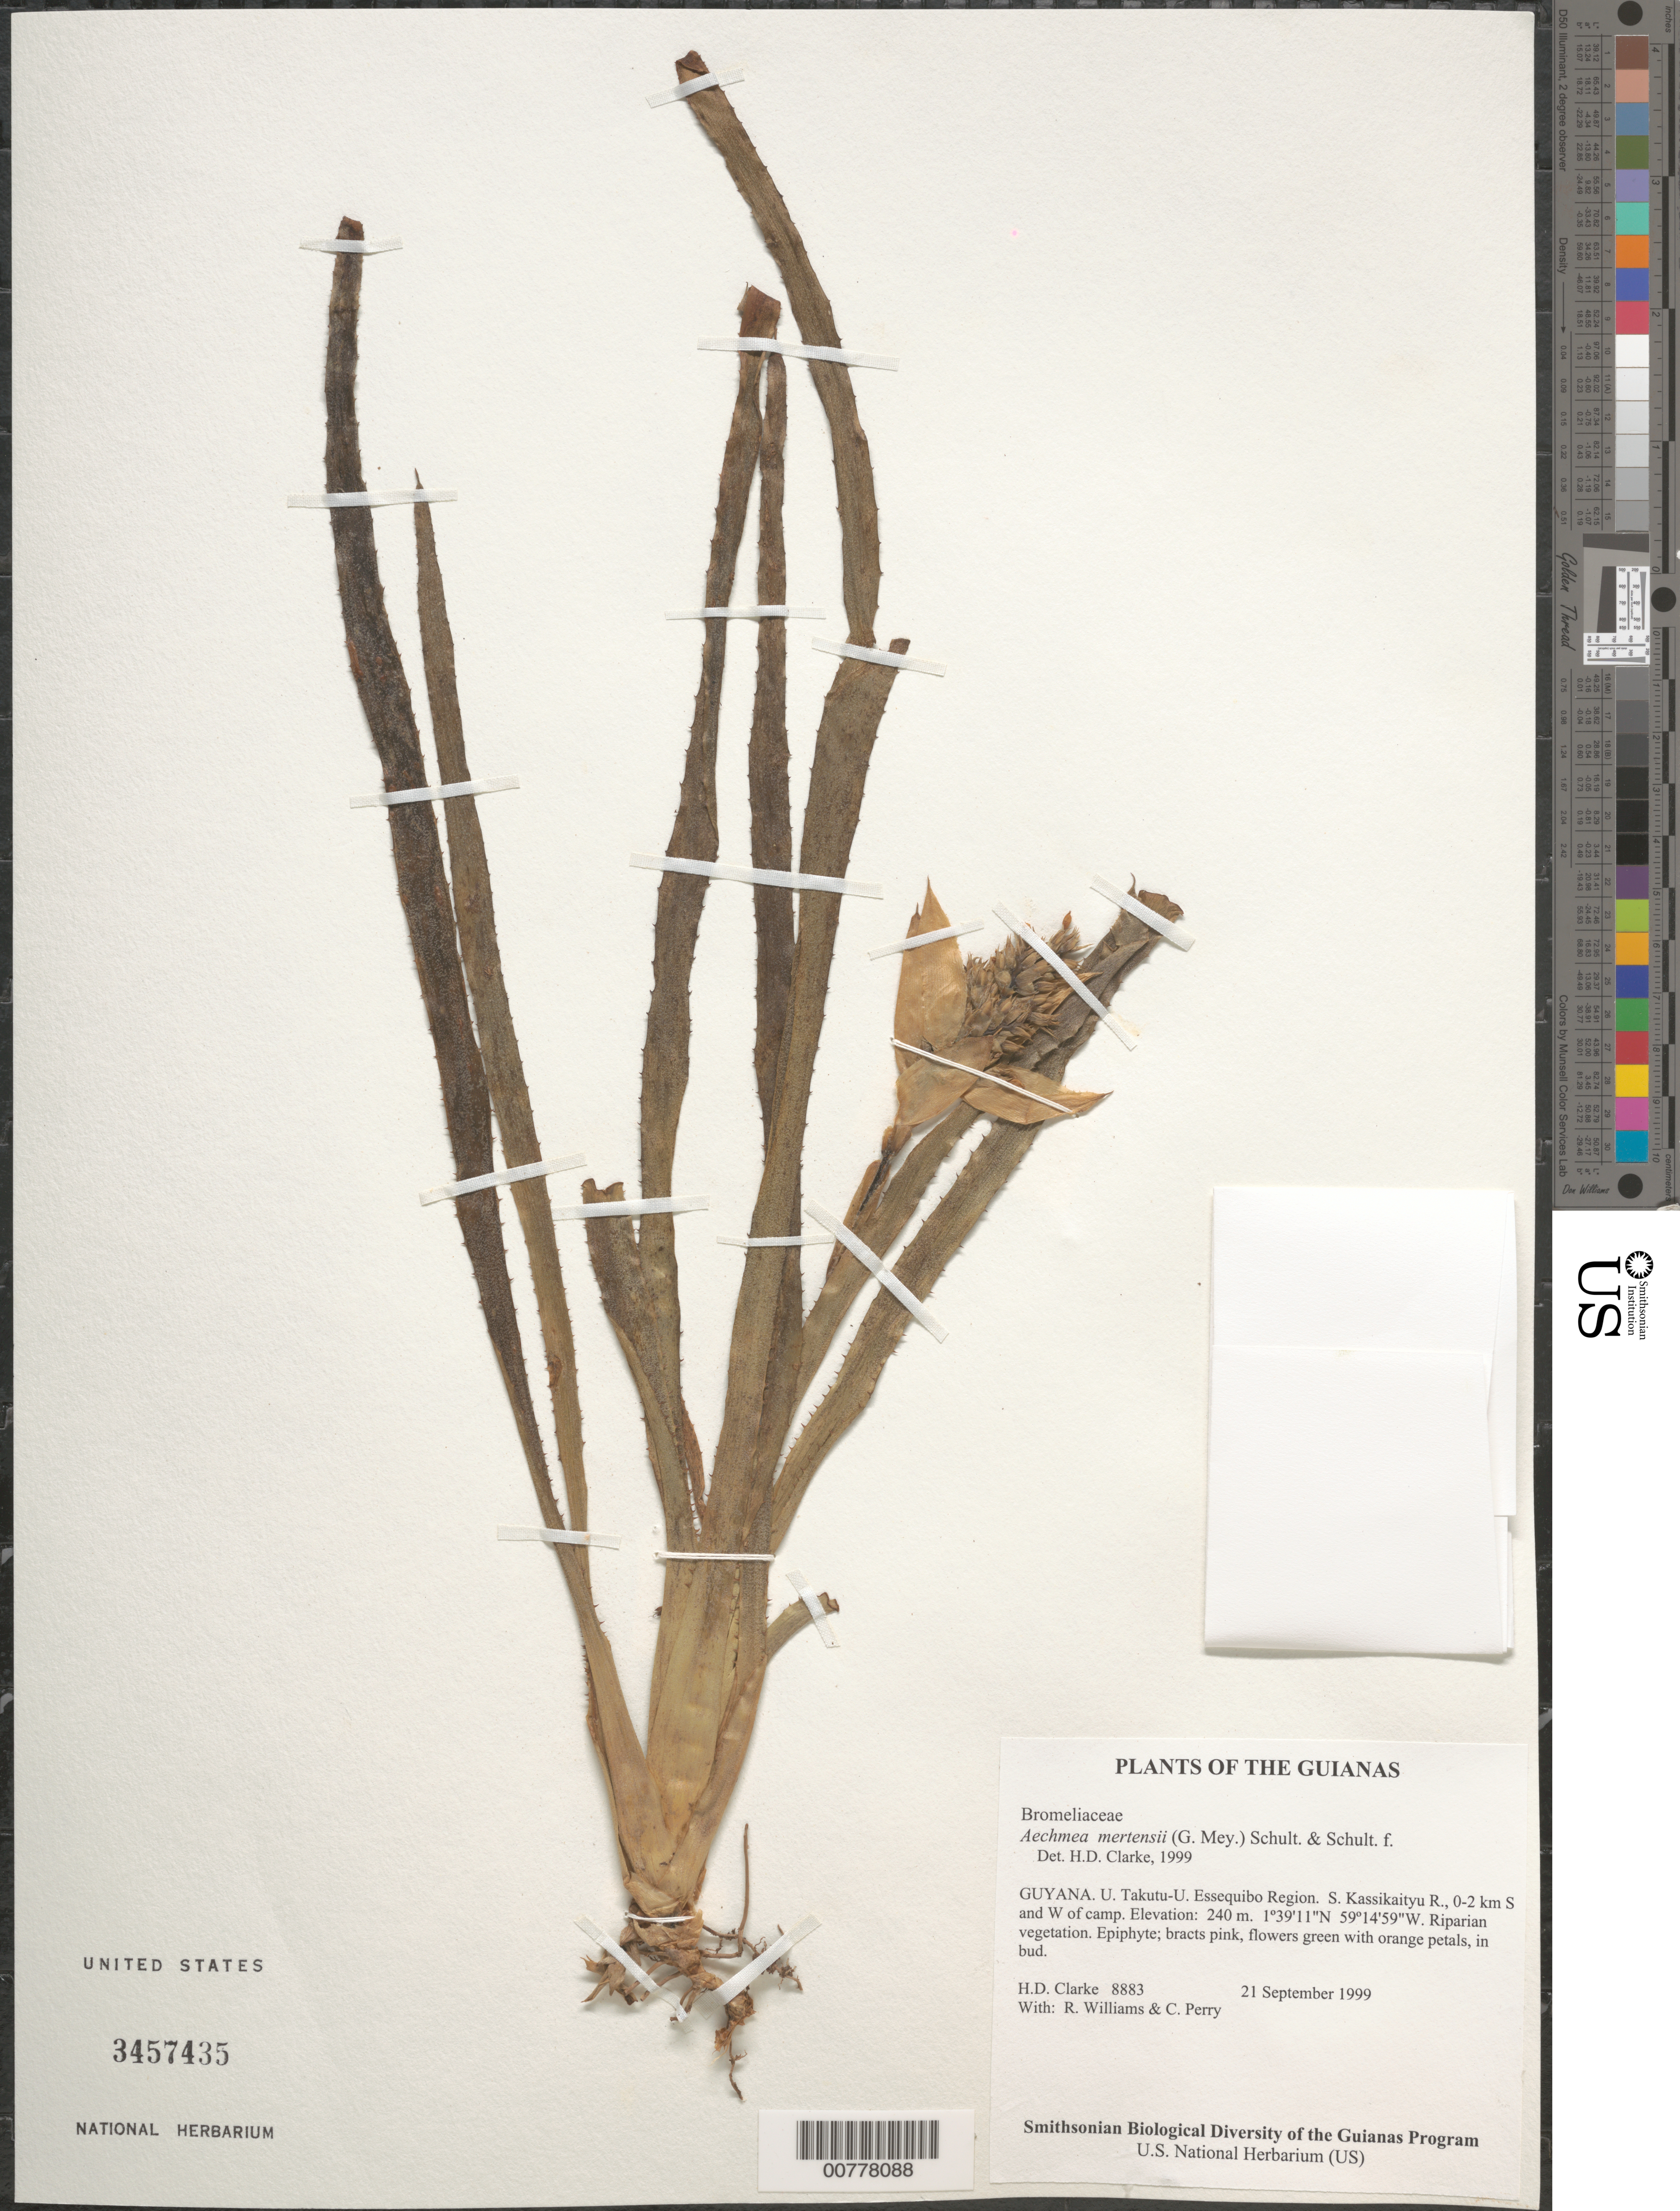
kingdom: Plantae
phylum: Tracheophyta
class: Liliopsida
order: Poales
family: Bromeliaceae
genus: Aechmea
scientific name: Aechmea mertensii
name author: (G. Mey.) Schult. & Schult. f.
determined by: Clarke, H. D., University of North Carolina (Asheville)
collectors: H. D. Clarke, R. Williams & C. Perry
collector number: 8883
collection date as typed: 21 September 1999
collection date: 1999-09-21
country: Guyana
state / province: U. Takutu-U. Essequibo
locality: S. Kassikaityu R., 0-2 km S and W of camp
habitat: Riparian vegetation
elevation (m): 240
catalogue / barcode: US 3457435